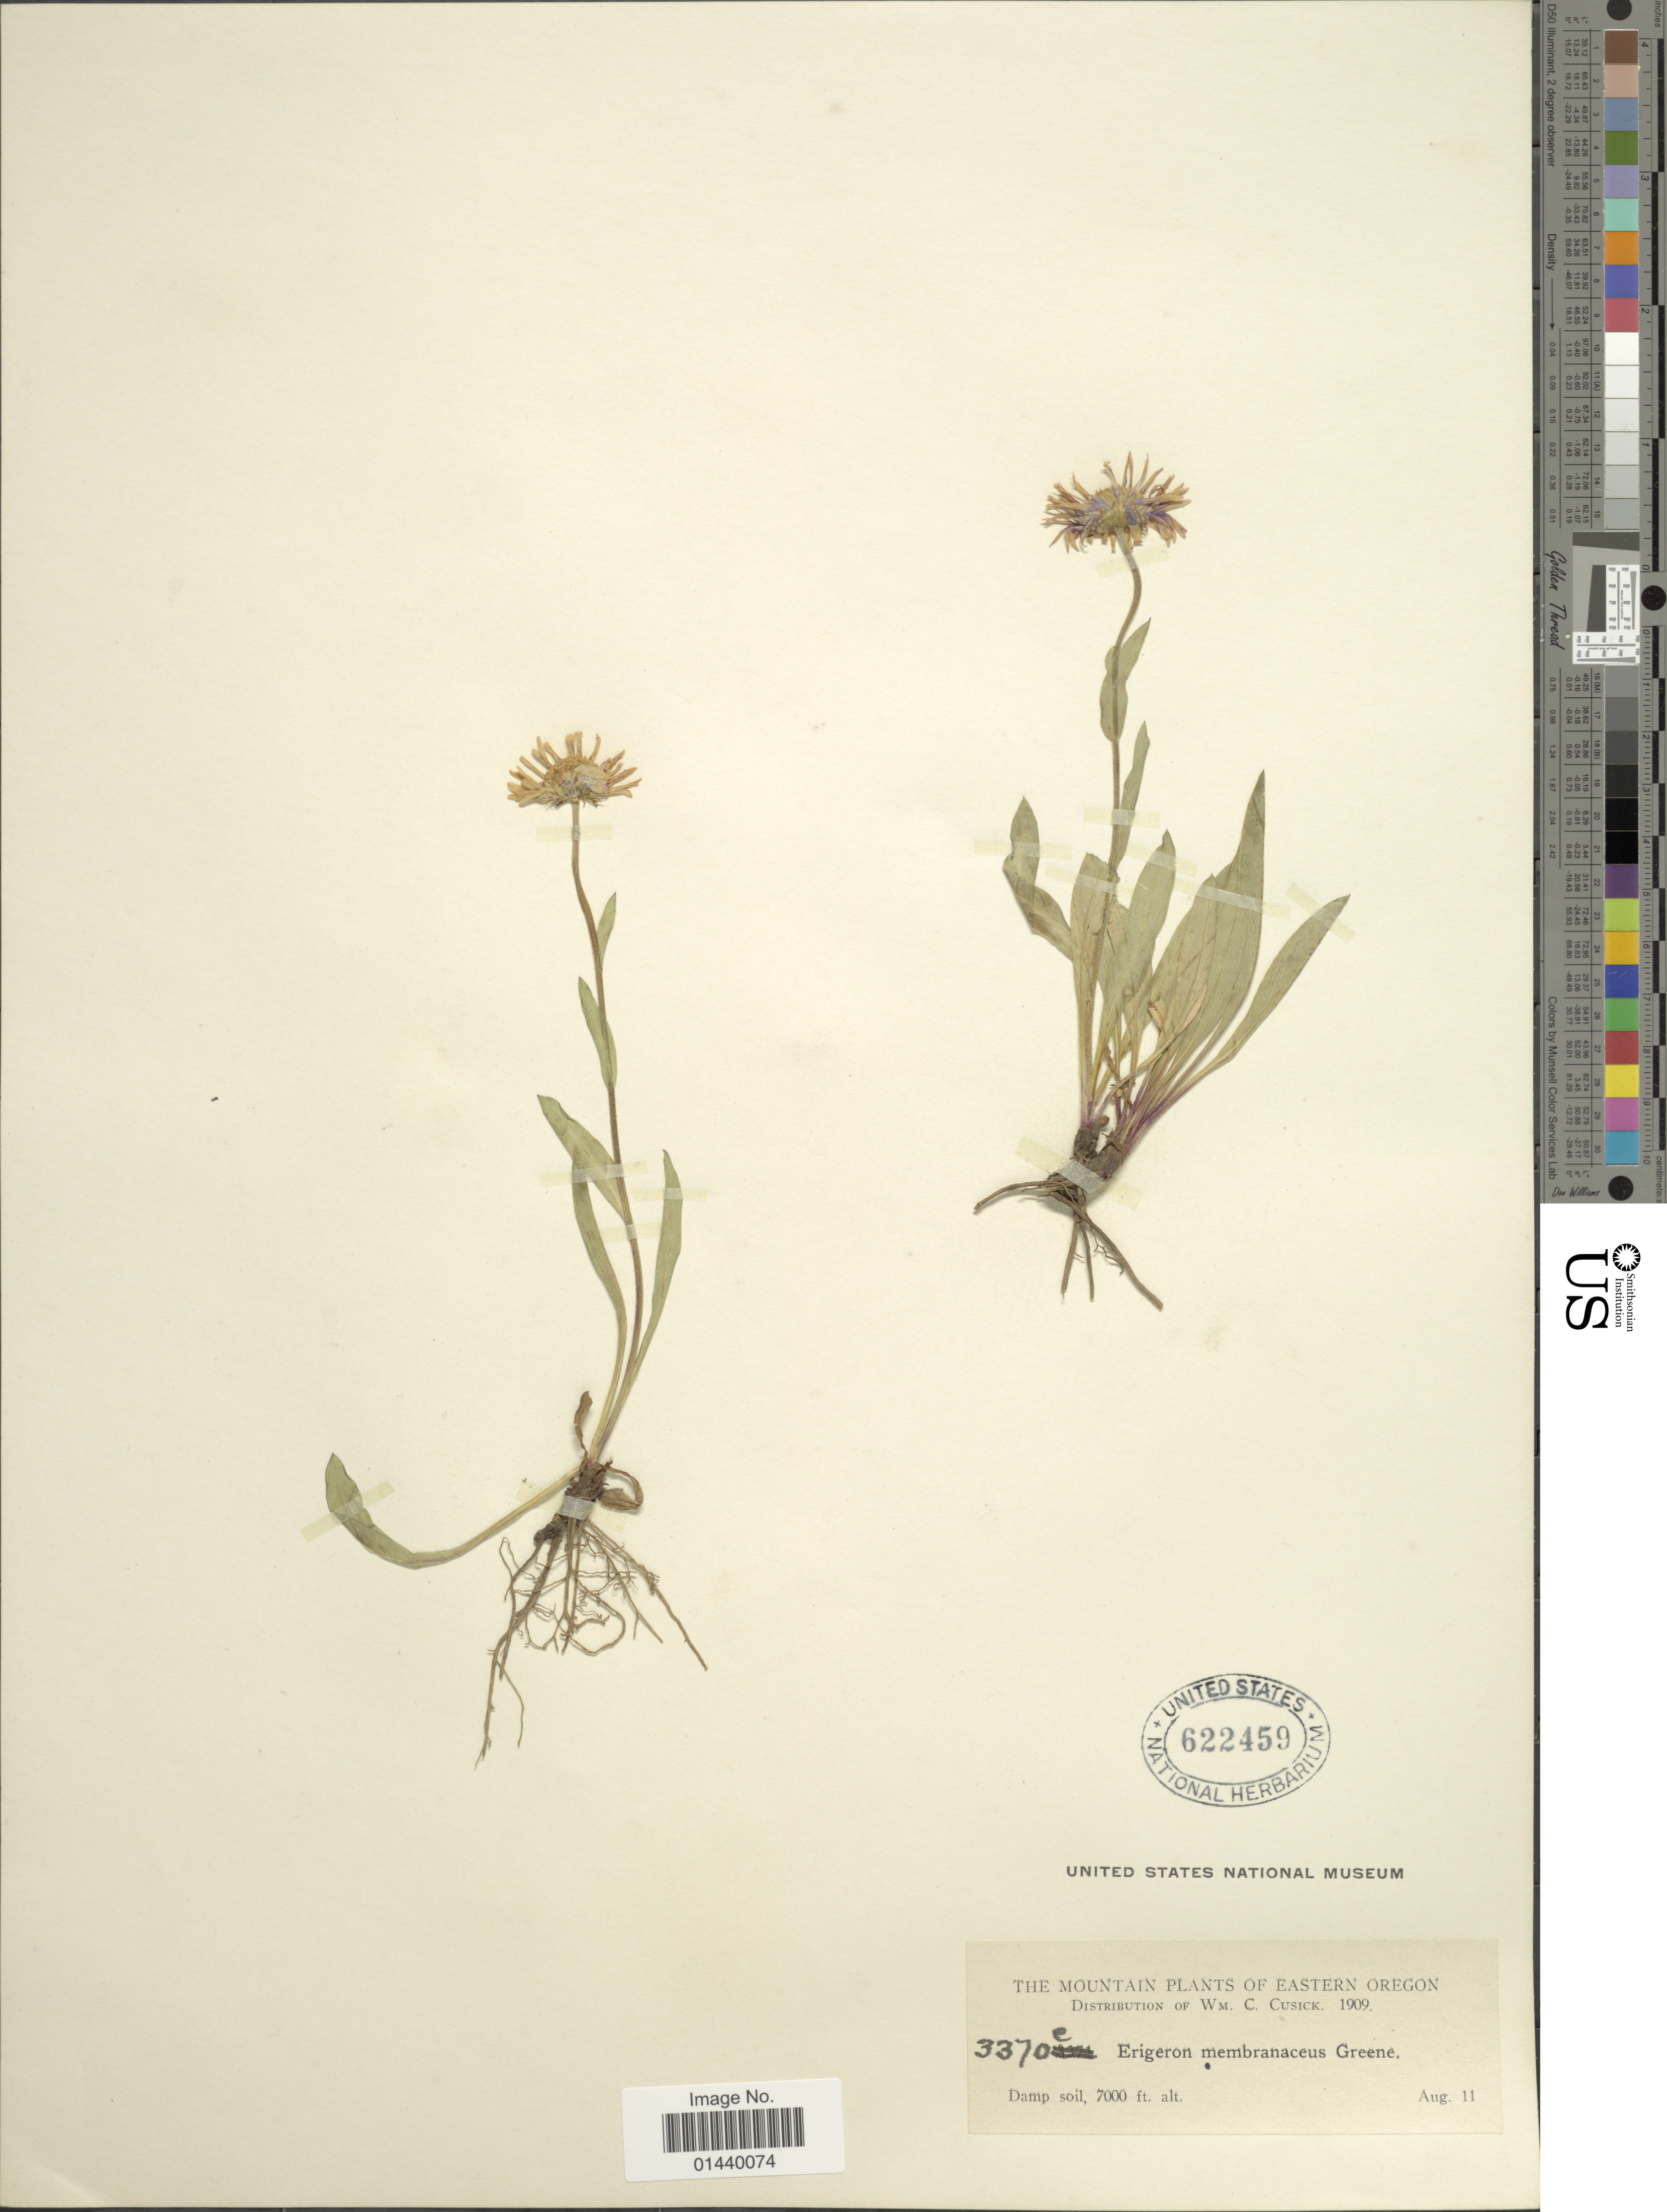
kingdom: Plantae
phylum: Tracheophyta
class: Magnoliopsida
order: Asterales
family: Asteraceae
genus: Erigeron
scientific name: Erigeron salsuginosus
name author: (Richardson ex R. Br.) A. Gray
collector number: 3370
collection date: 1909-08-11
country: United States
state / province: Oregon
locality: Eastern Oregon.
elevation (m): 2134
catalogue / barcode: US 622459